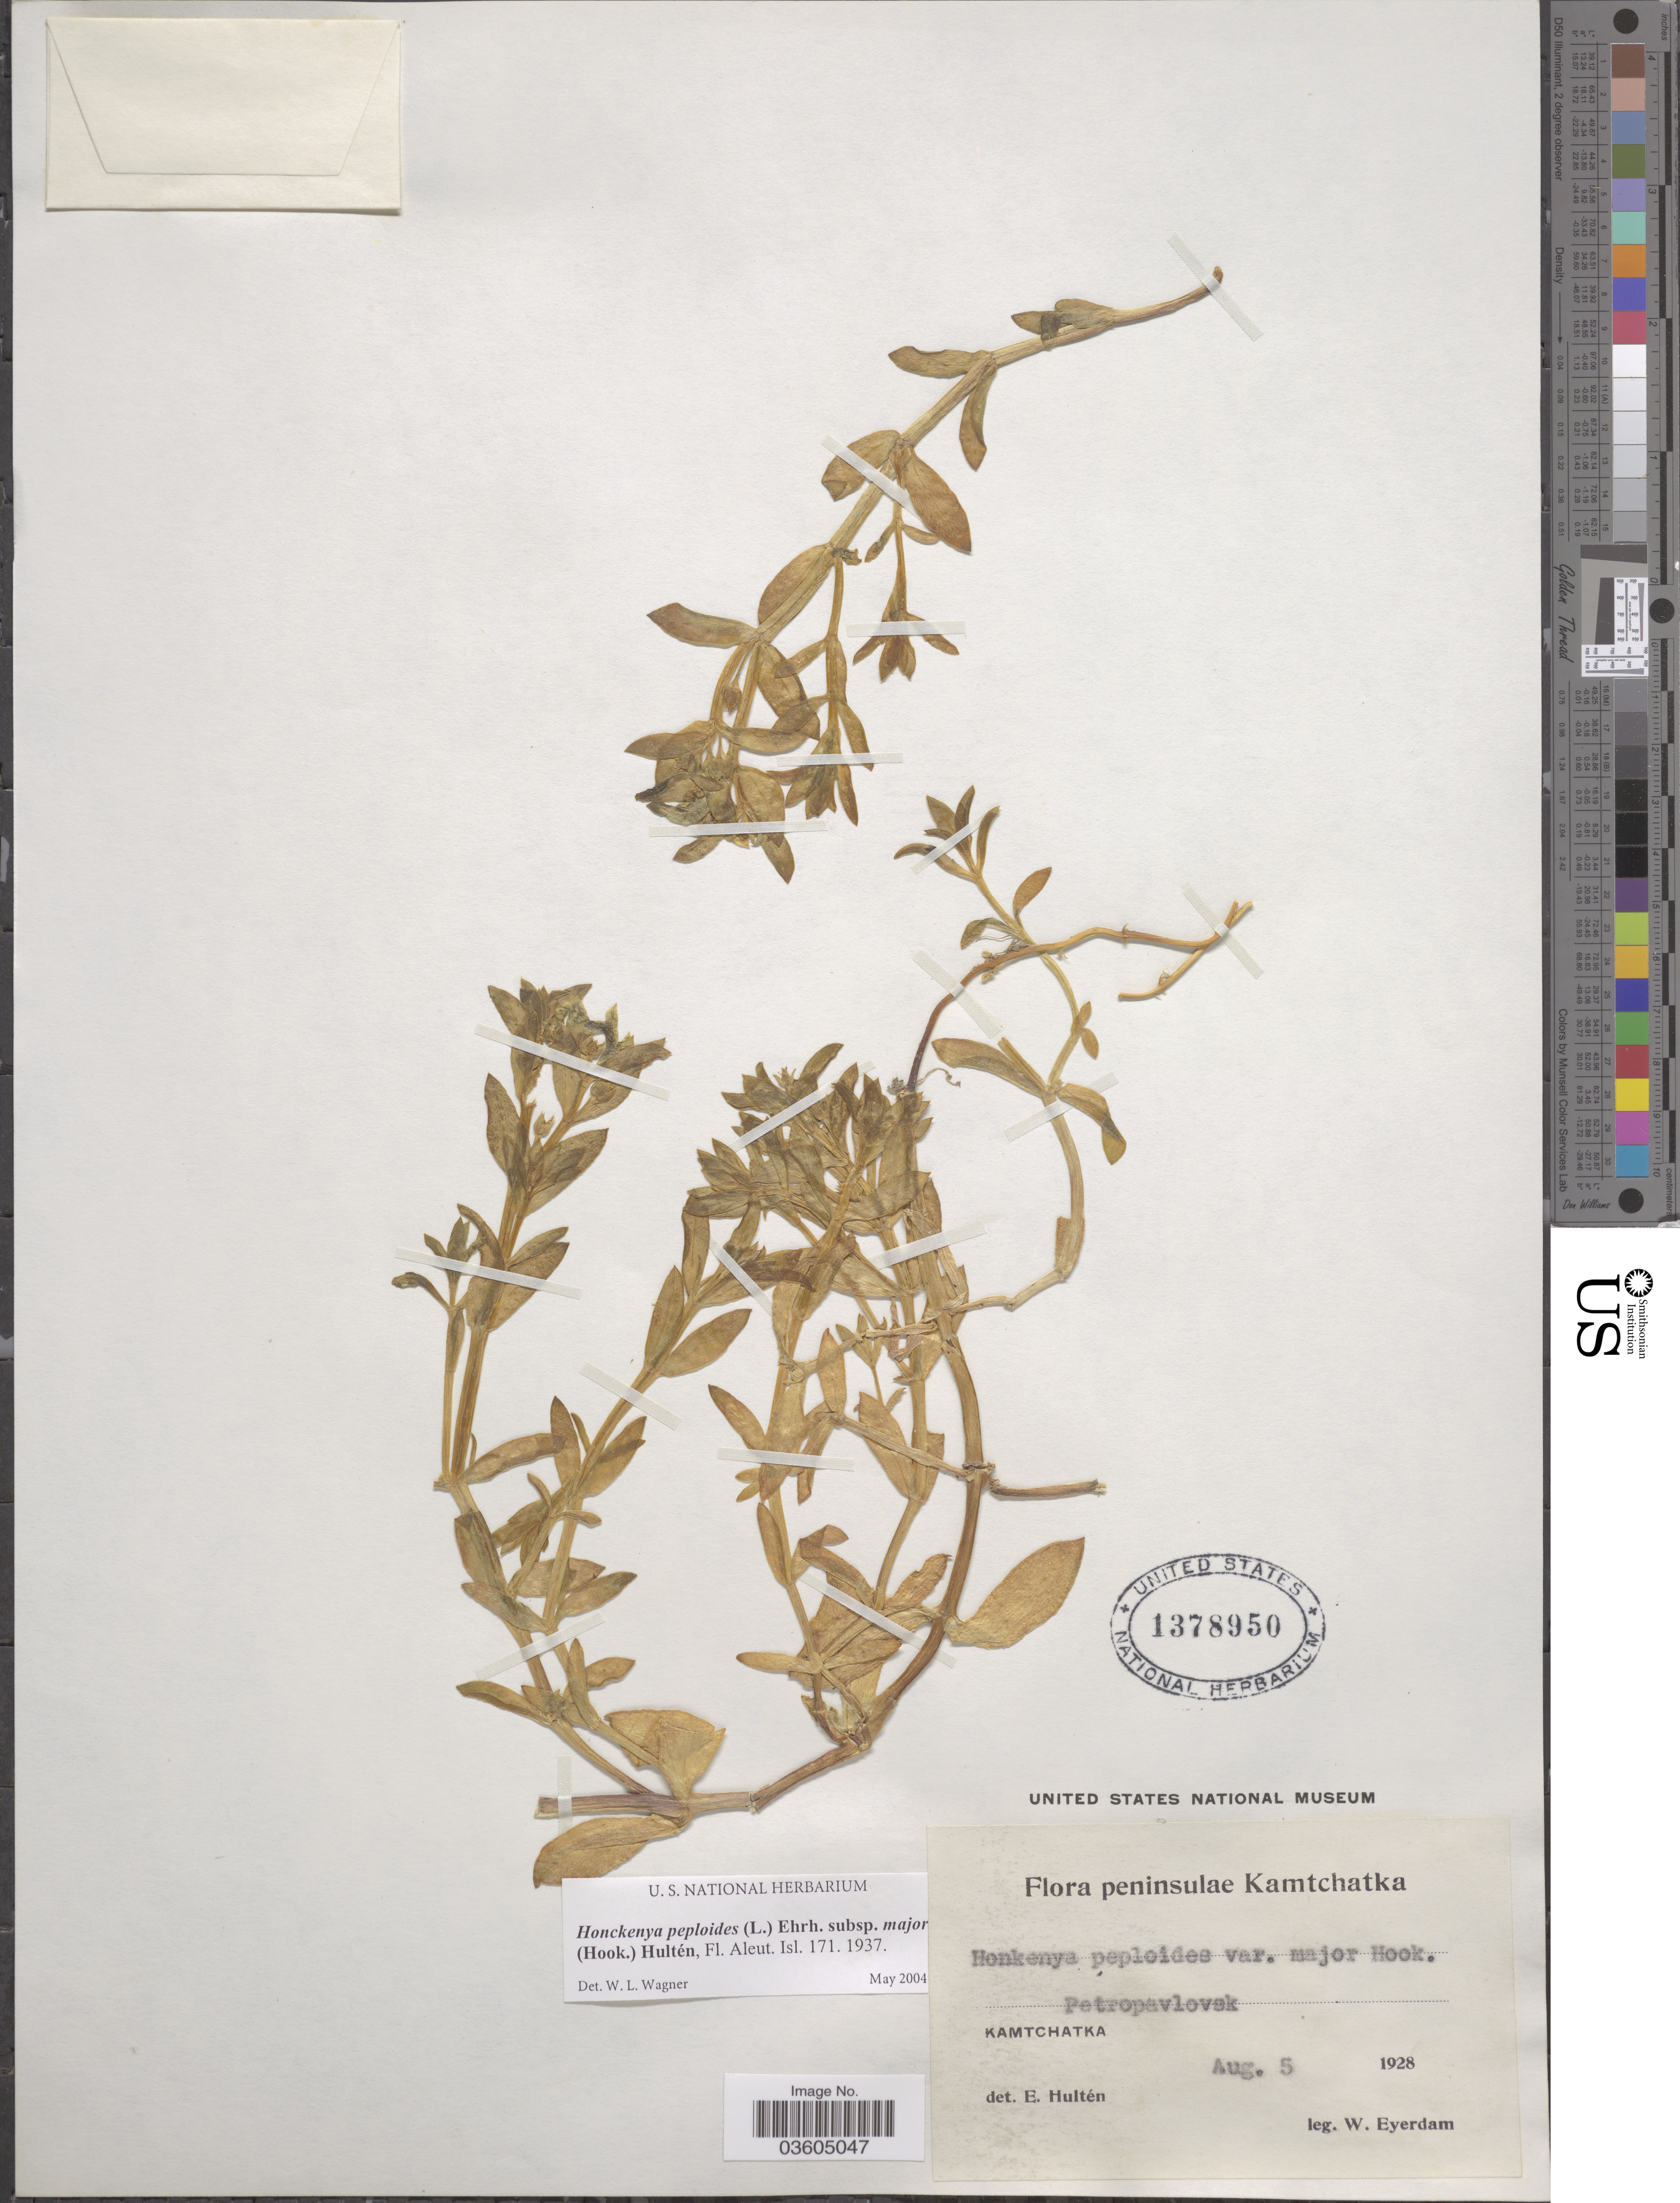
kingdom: Plantae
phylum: Tracheophyta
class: Magnoliopsida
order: Caryophyllales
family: Caryophyllaceae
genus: Honckenya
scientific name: Honckenya peploides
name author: (L.) Ehrh.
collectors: W. J. Eyerdam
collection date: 1928-08-05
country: Russian Federation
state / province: Kamchatka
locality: Petropavlovek. Kamtchatka.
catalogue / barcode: US 1378950